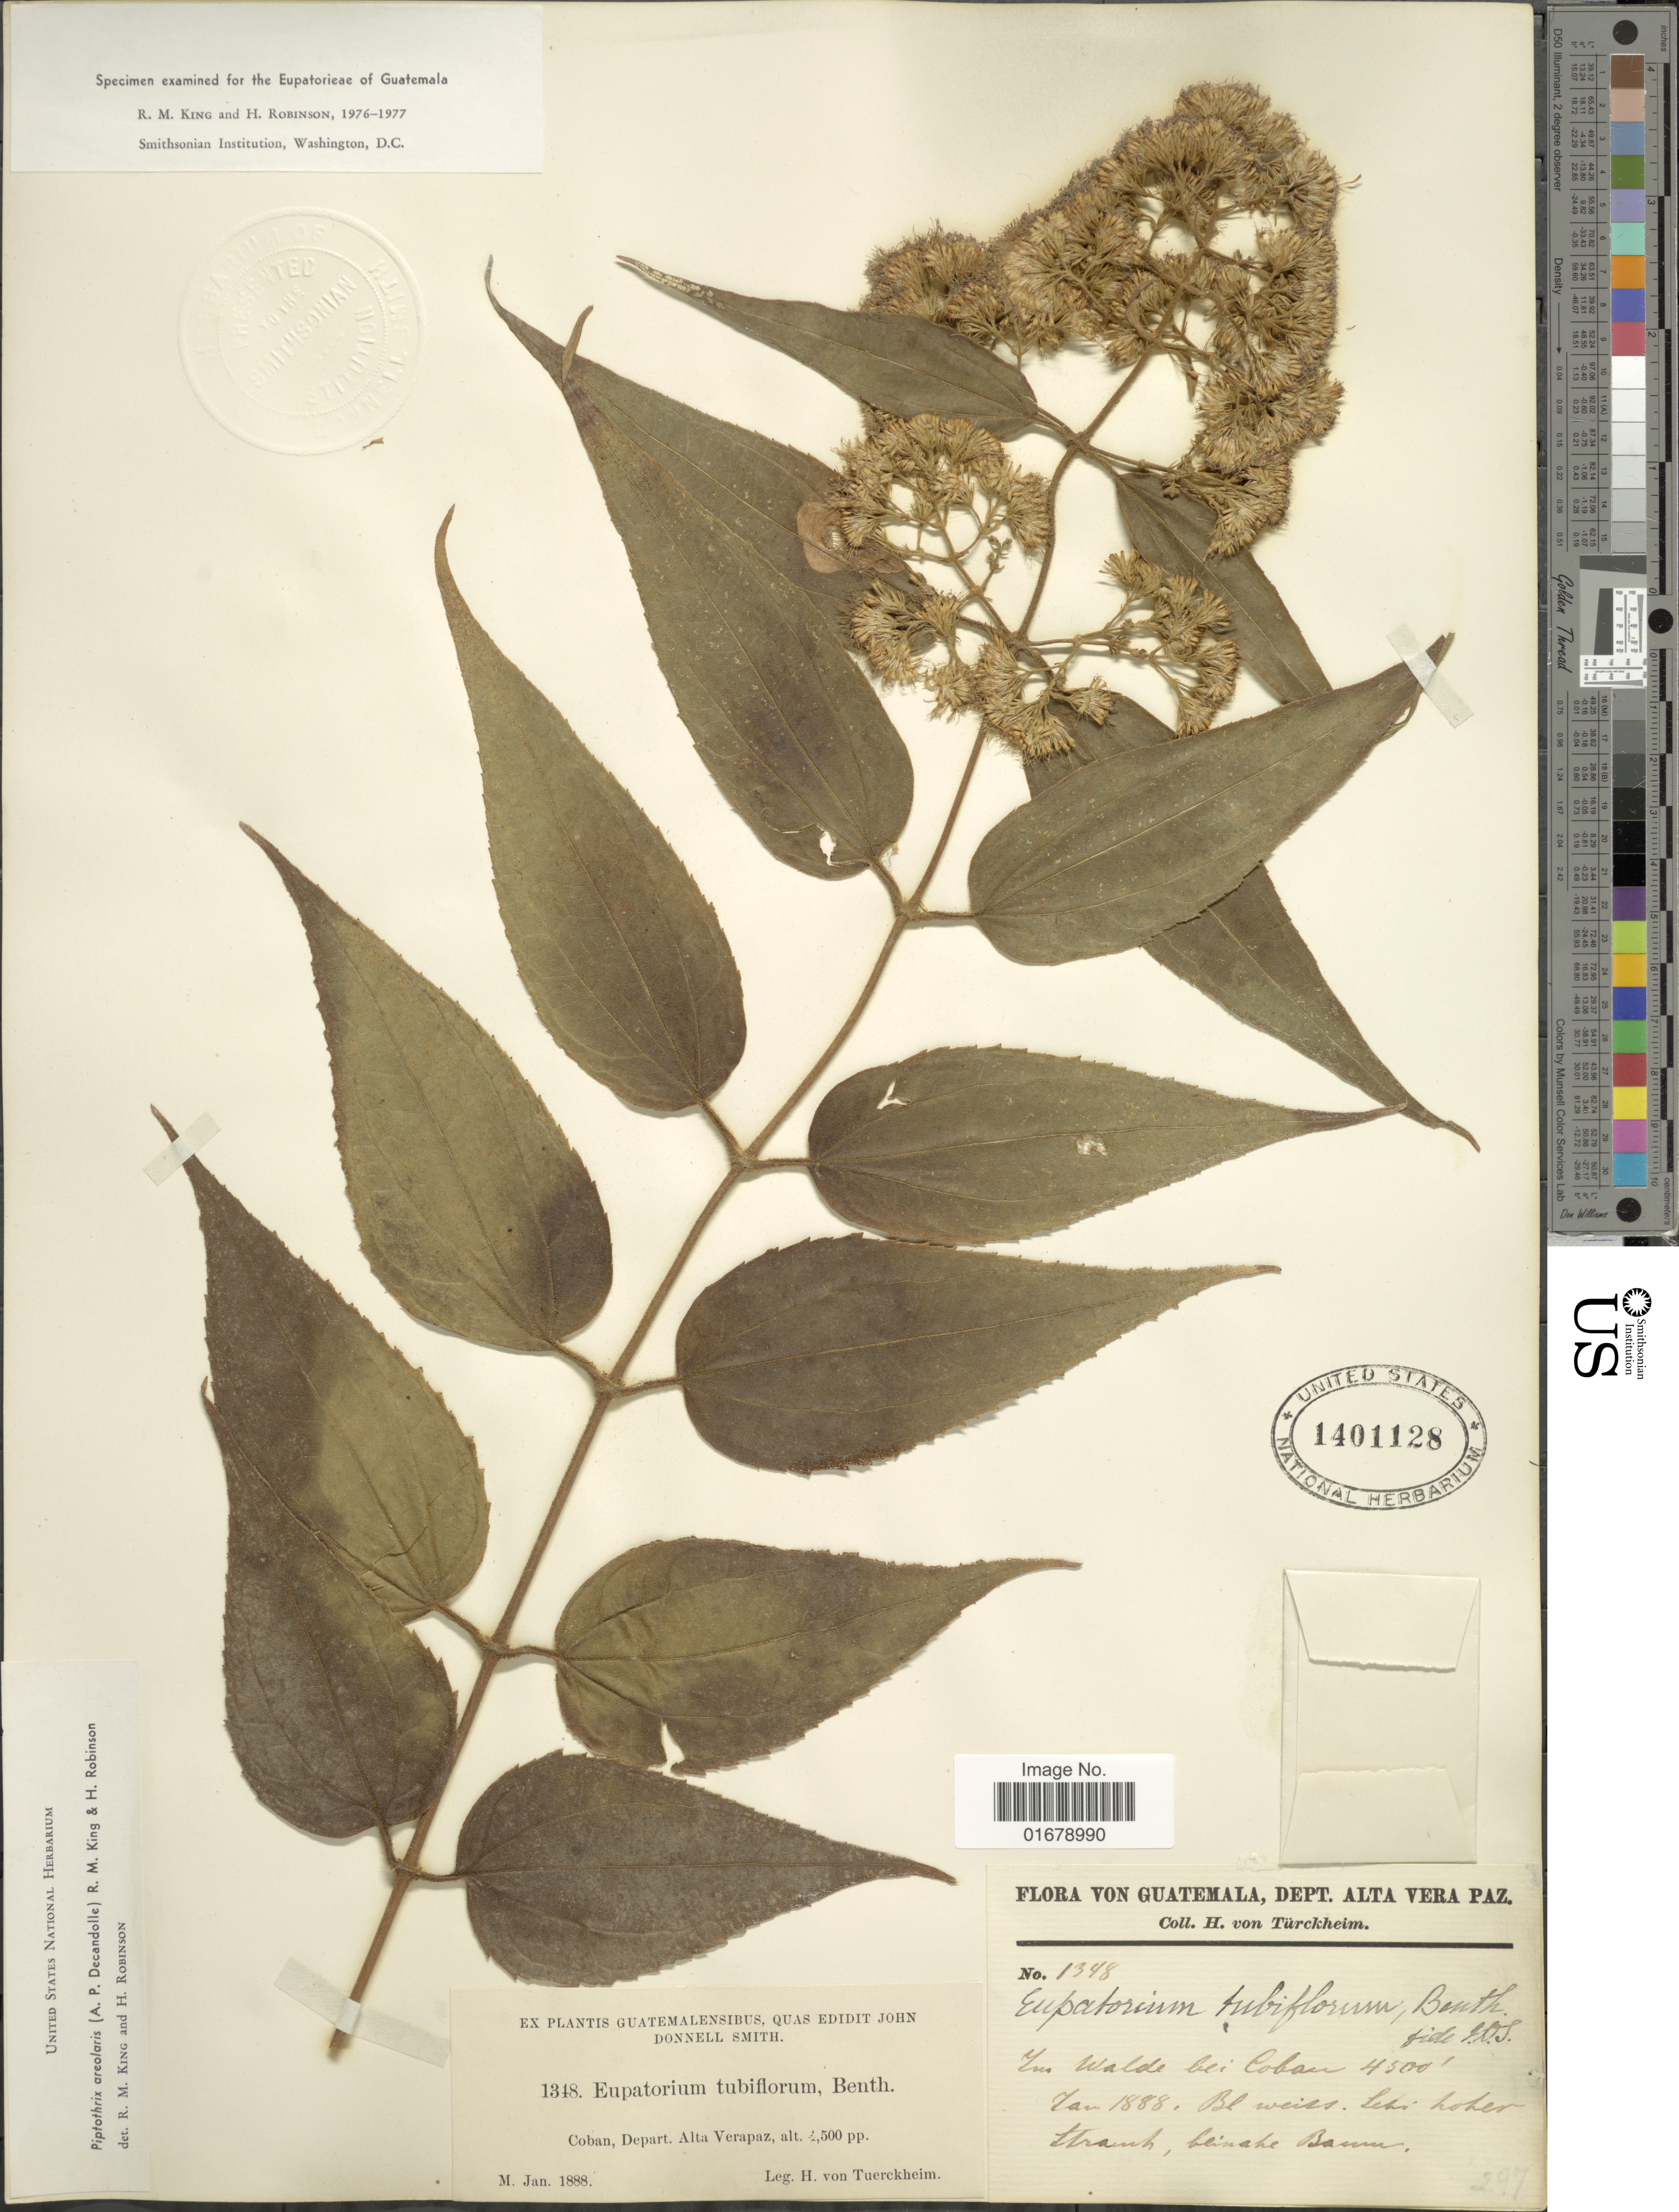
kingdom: Plantae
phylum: Tracheophyta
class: Magnoliopsida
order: Asterales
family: Asteraceae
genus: Piptothrix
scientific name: Piptothrix areolaris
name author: (DC.) R.M. King & H. Rob.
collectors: H. von Türckheim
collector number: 13648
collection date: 1888-01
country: Guatemala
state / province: Alta Verapaz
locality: Im walde bei Cobán [in the forest at Cobán]. Dept. Alta Vera Paz.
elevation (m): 1372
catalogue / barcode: US 1401128